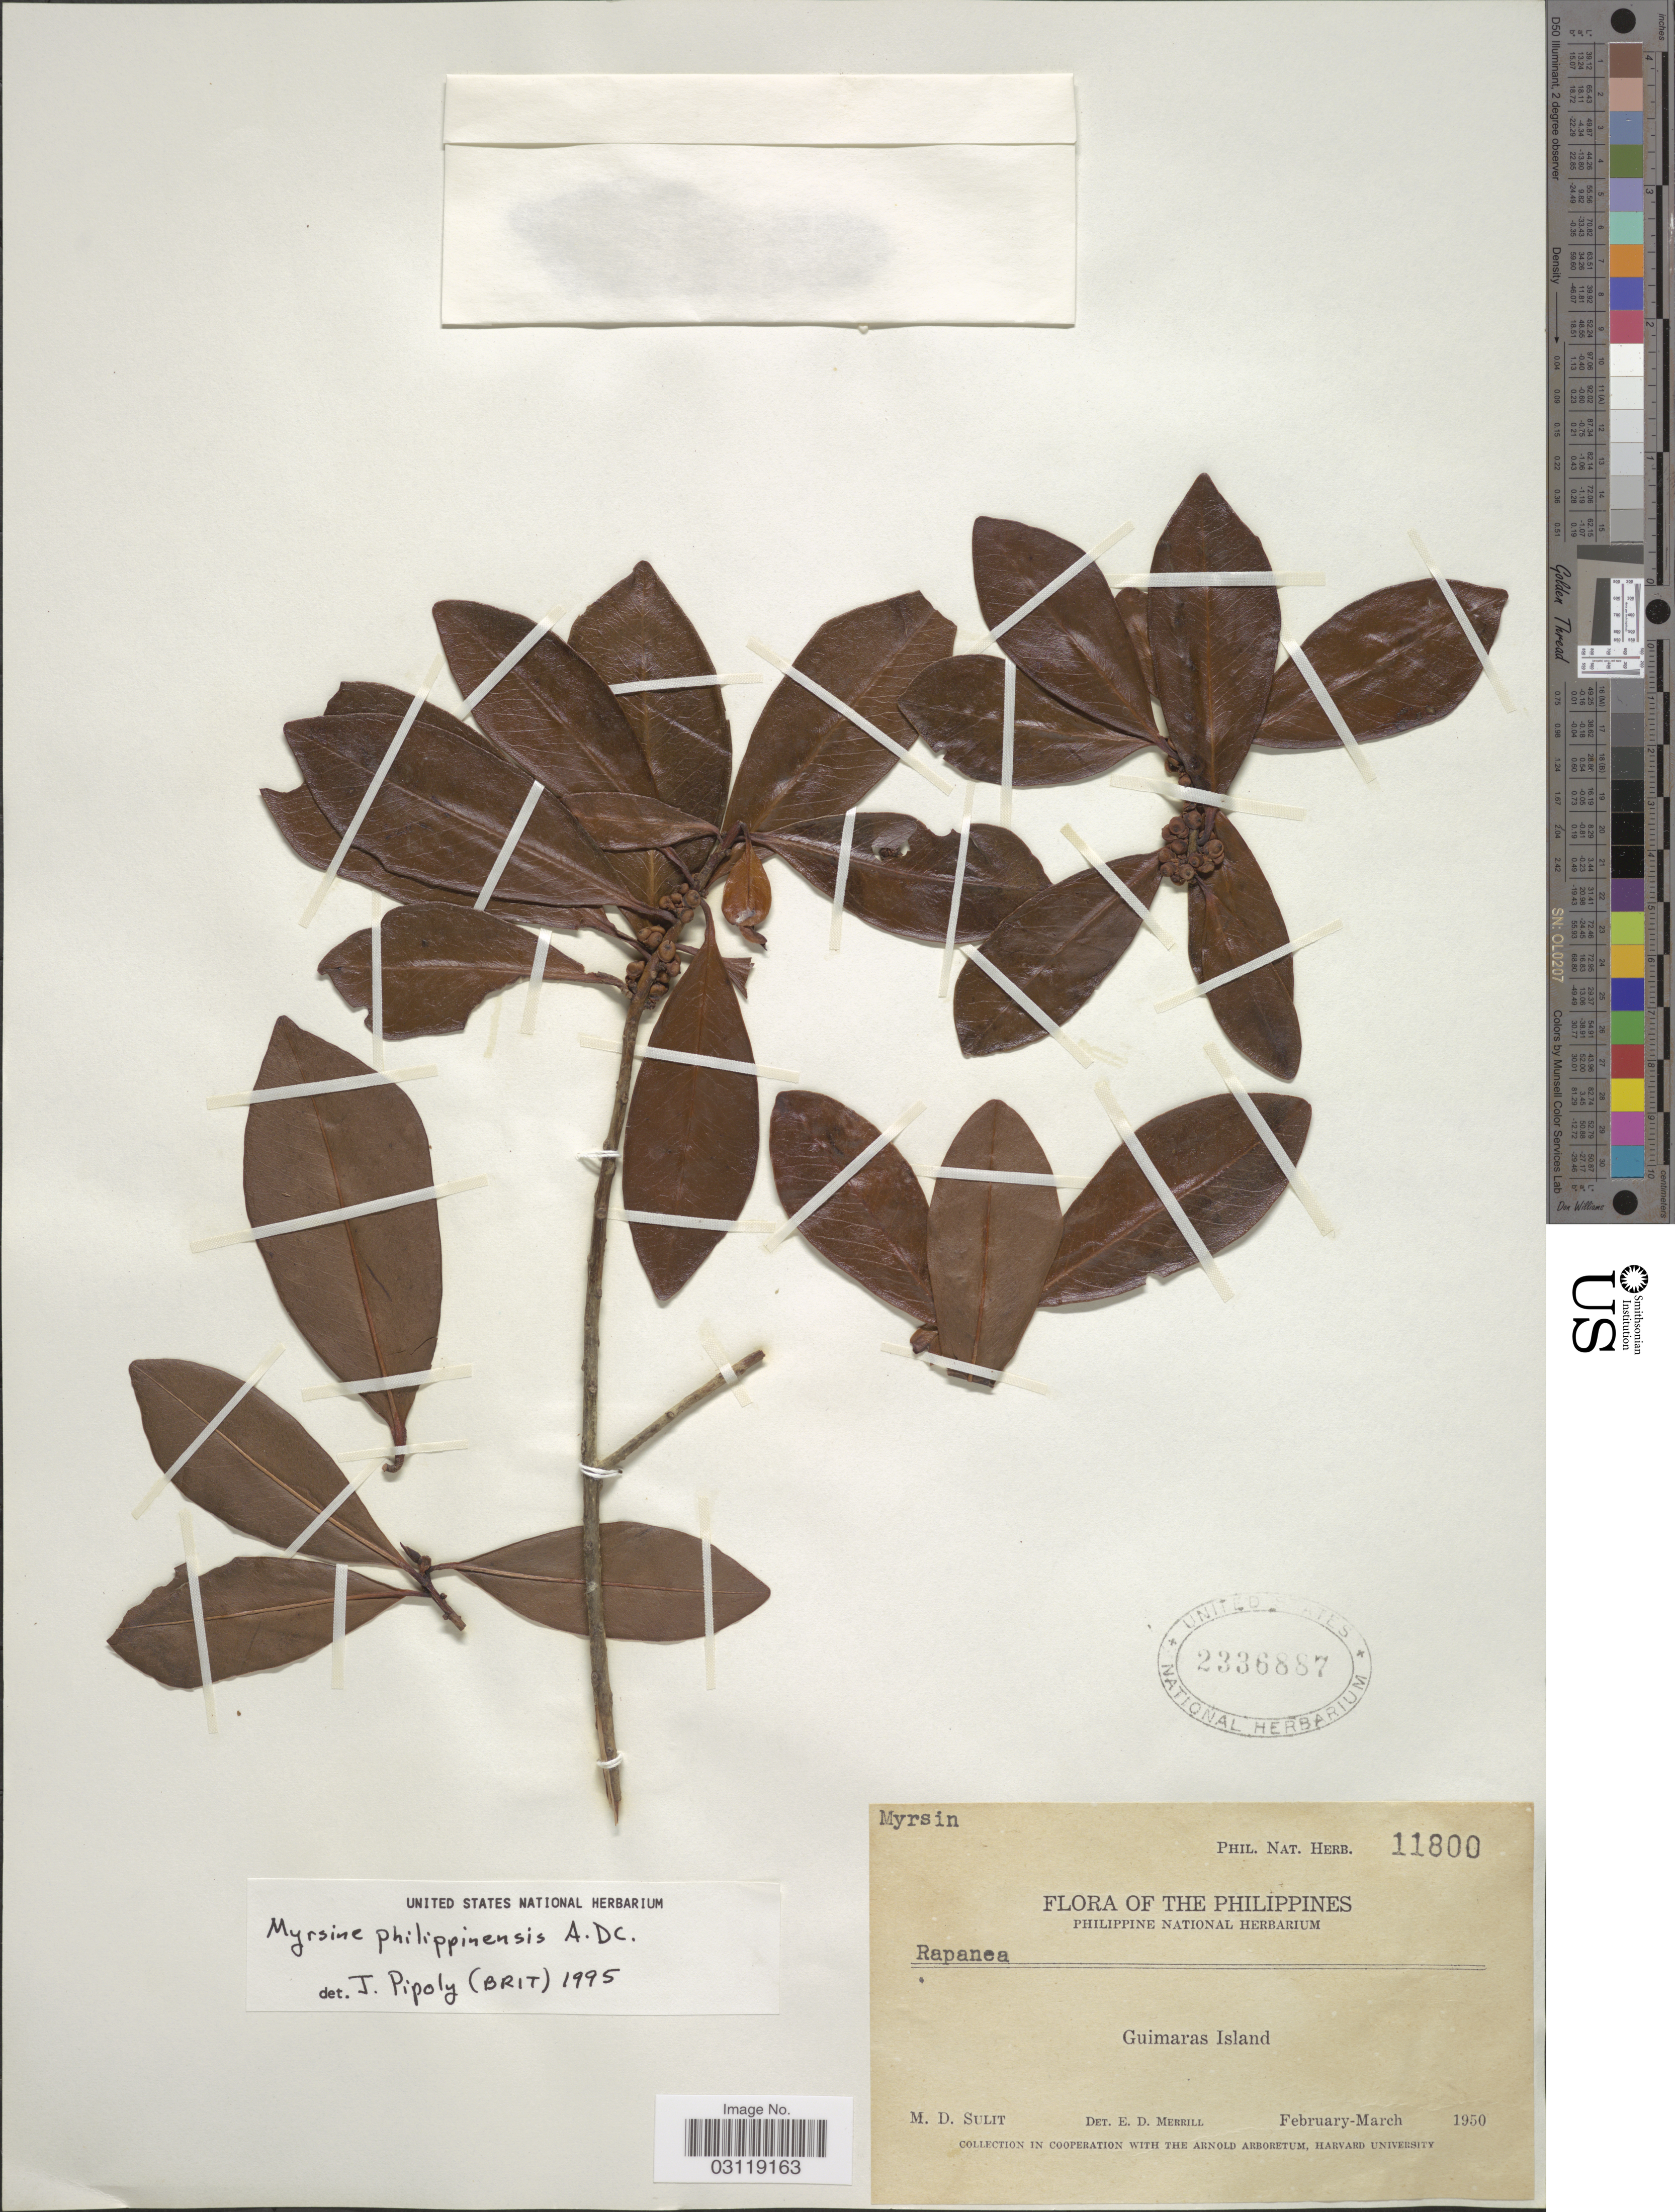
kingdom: Plantae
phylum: Tracheophyta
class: Magnoliopsida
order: Ericales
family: Primulaceae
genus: Rapanea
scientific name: Rapanea philippinensis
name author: (A. DC.) Mez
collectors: M. Sulit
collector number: Phil. Nat. Herb. 11800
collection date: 1950-02/1950-03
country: Philippines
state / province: Western Visayas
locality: Guimaras Island.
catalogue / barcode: US 2336887